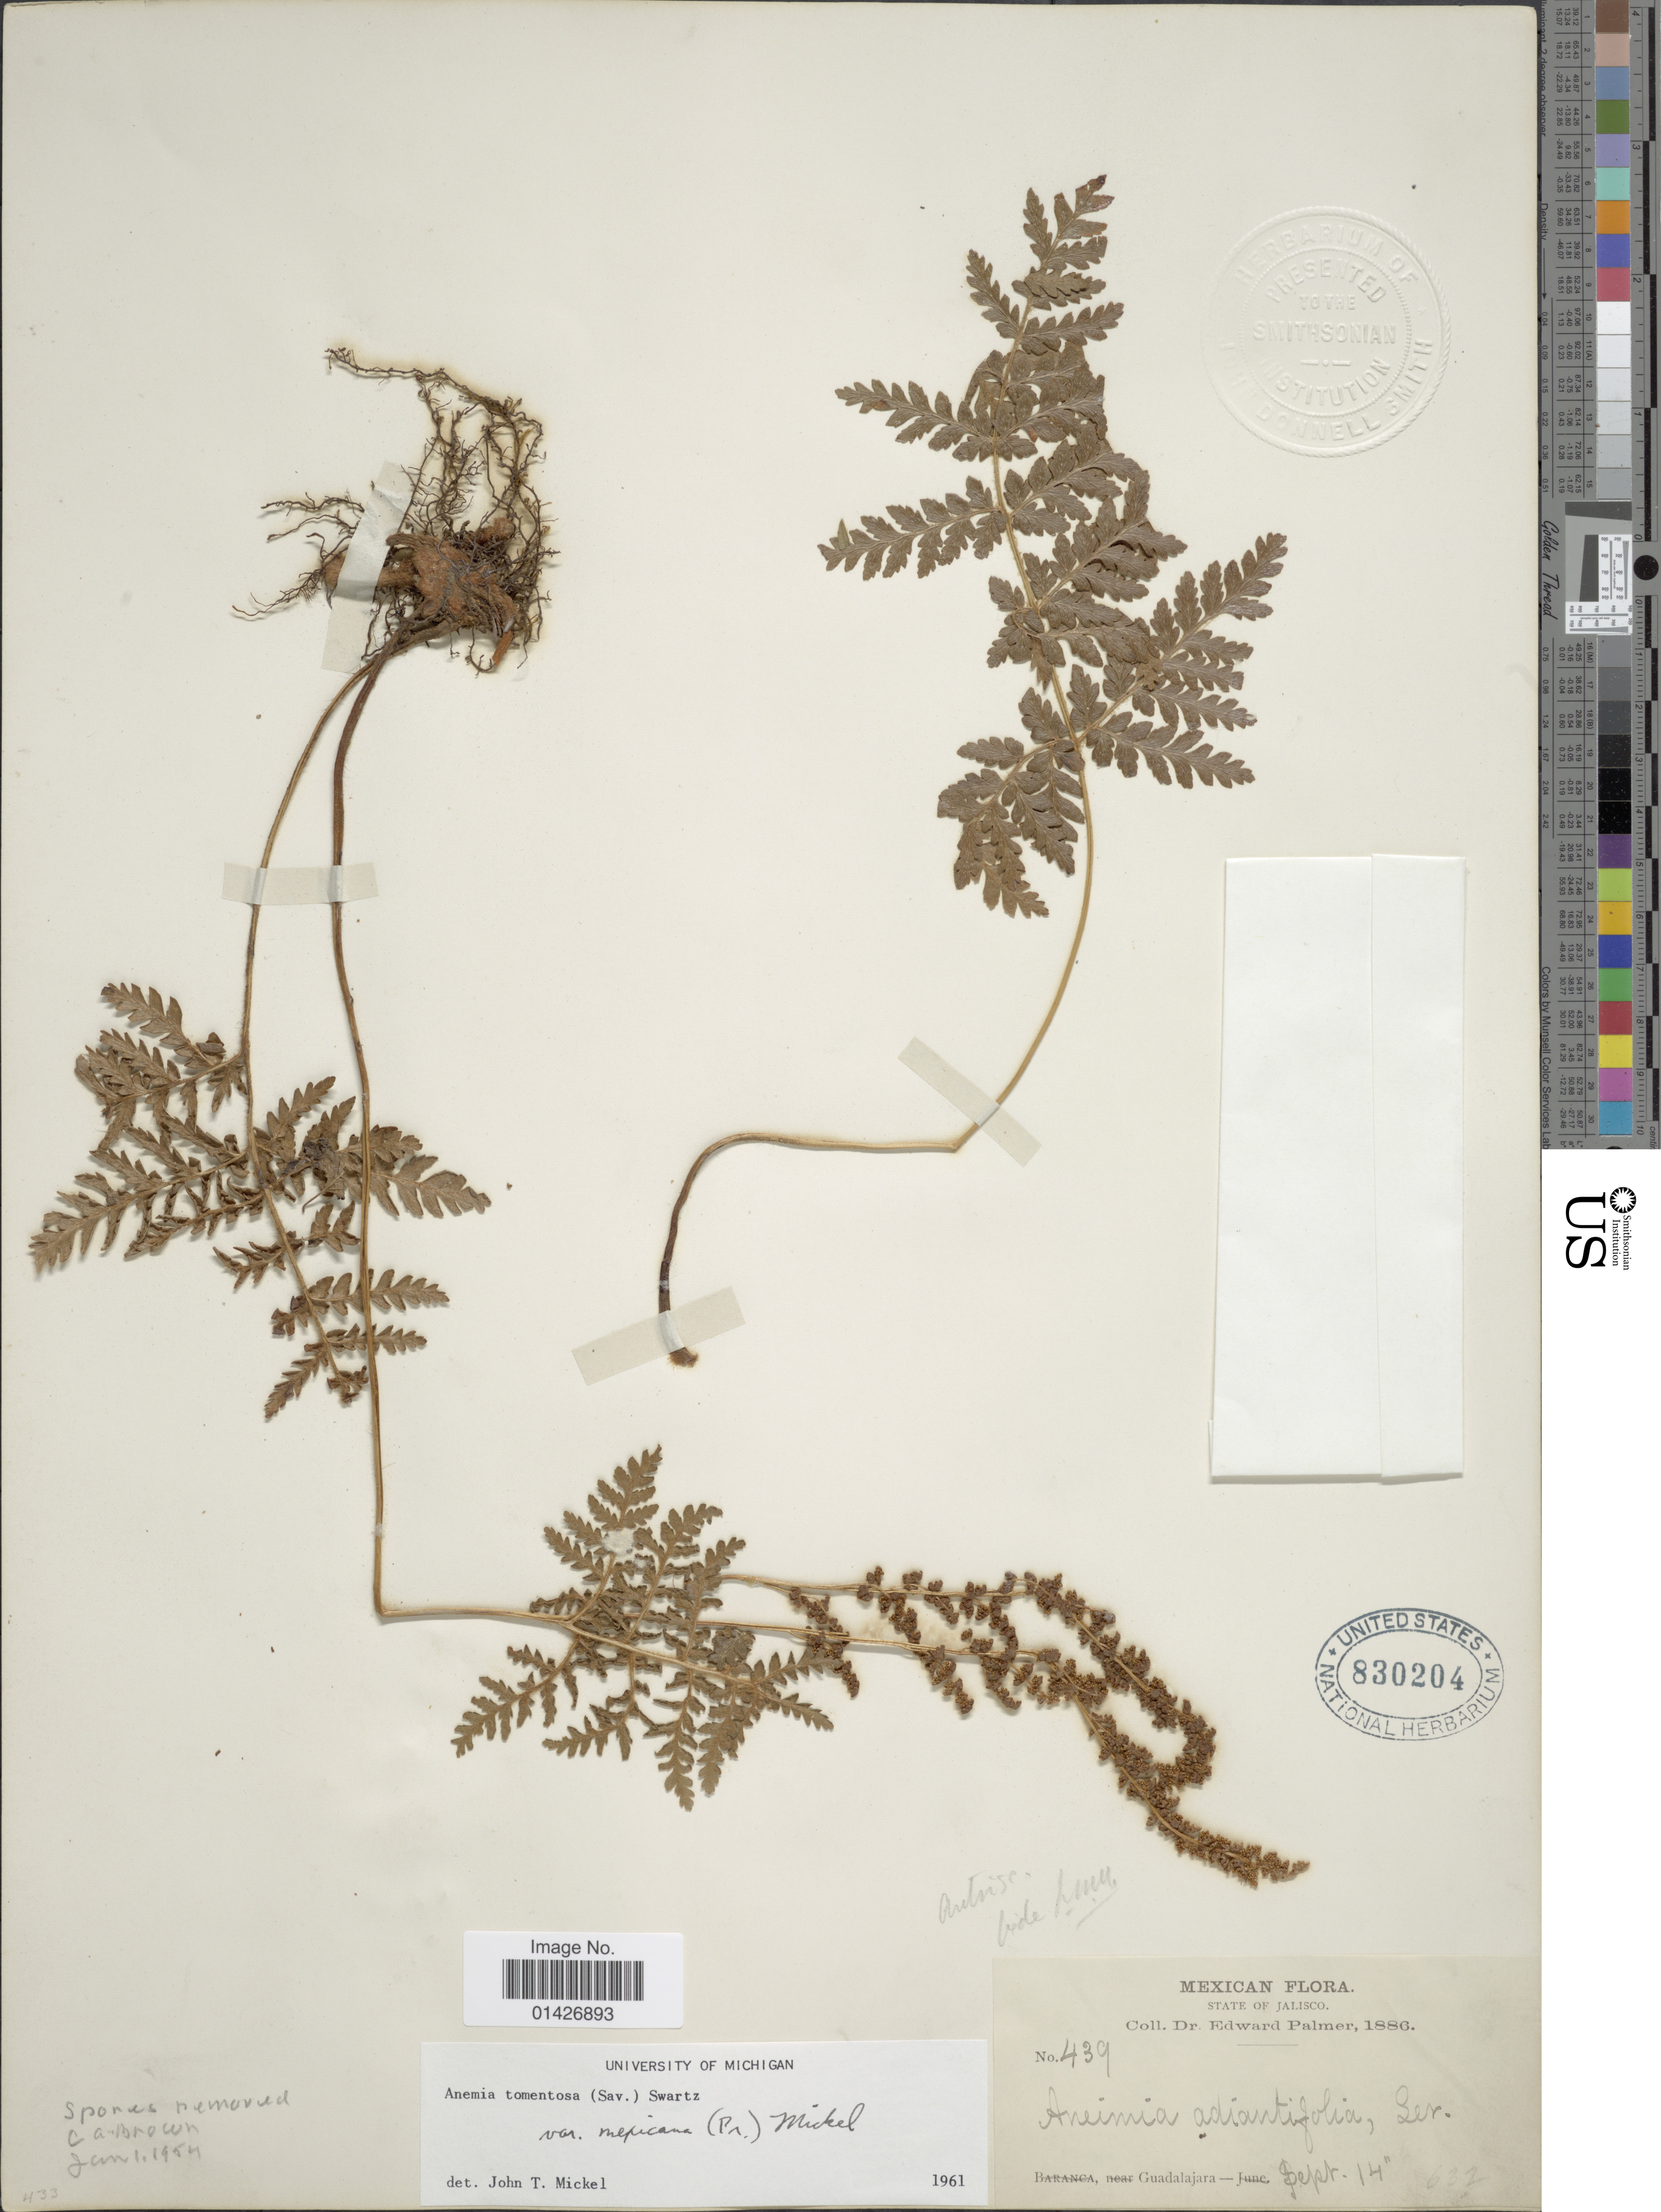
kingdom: Plantae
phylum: Tracheophyta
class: Polypodiopsida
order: Schizaeales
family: Anemiaceae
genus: Anemia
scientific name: Anemia tomentosa var. mexicana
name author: (C. Presl) Mickel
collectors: E. Palmer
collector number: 439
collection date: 1886-09-14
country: Mexico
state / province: Jalisco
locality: Guadalajara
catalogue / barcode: US 830204